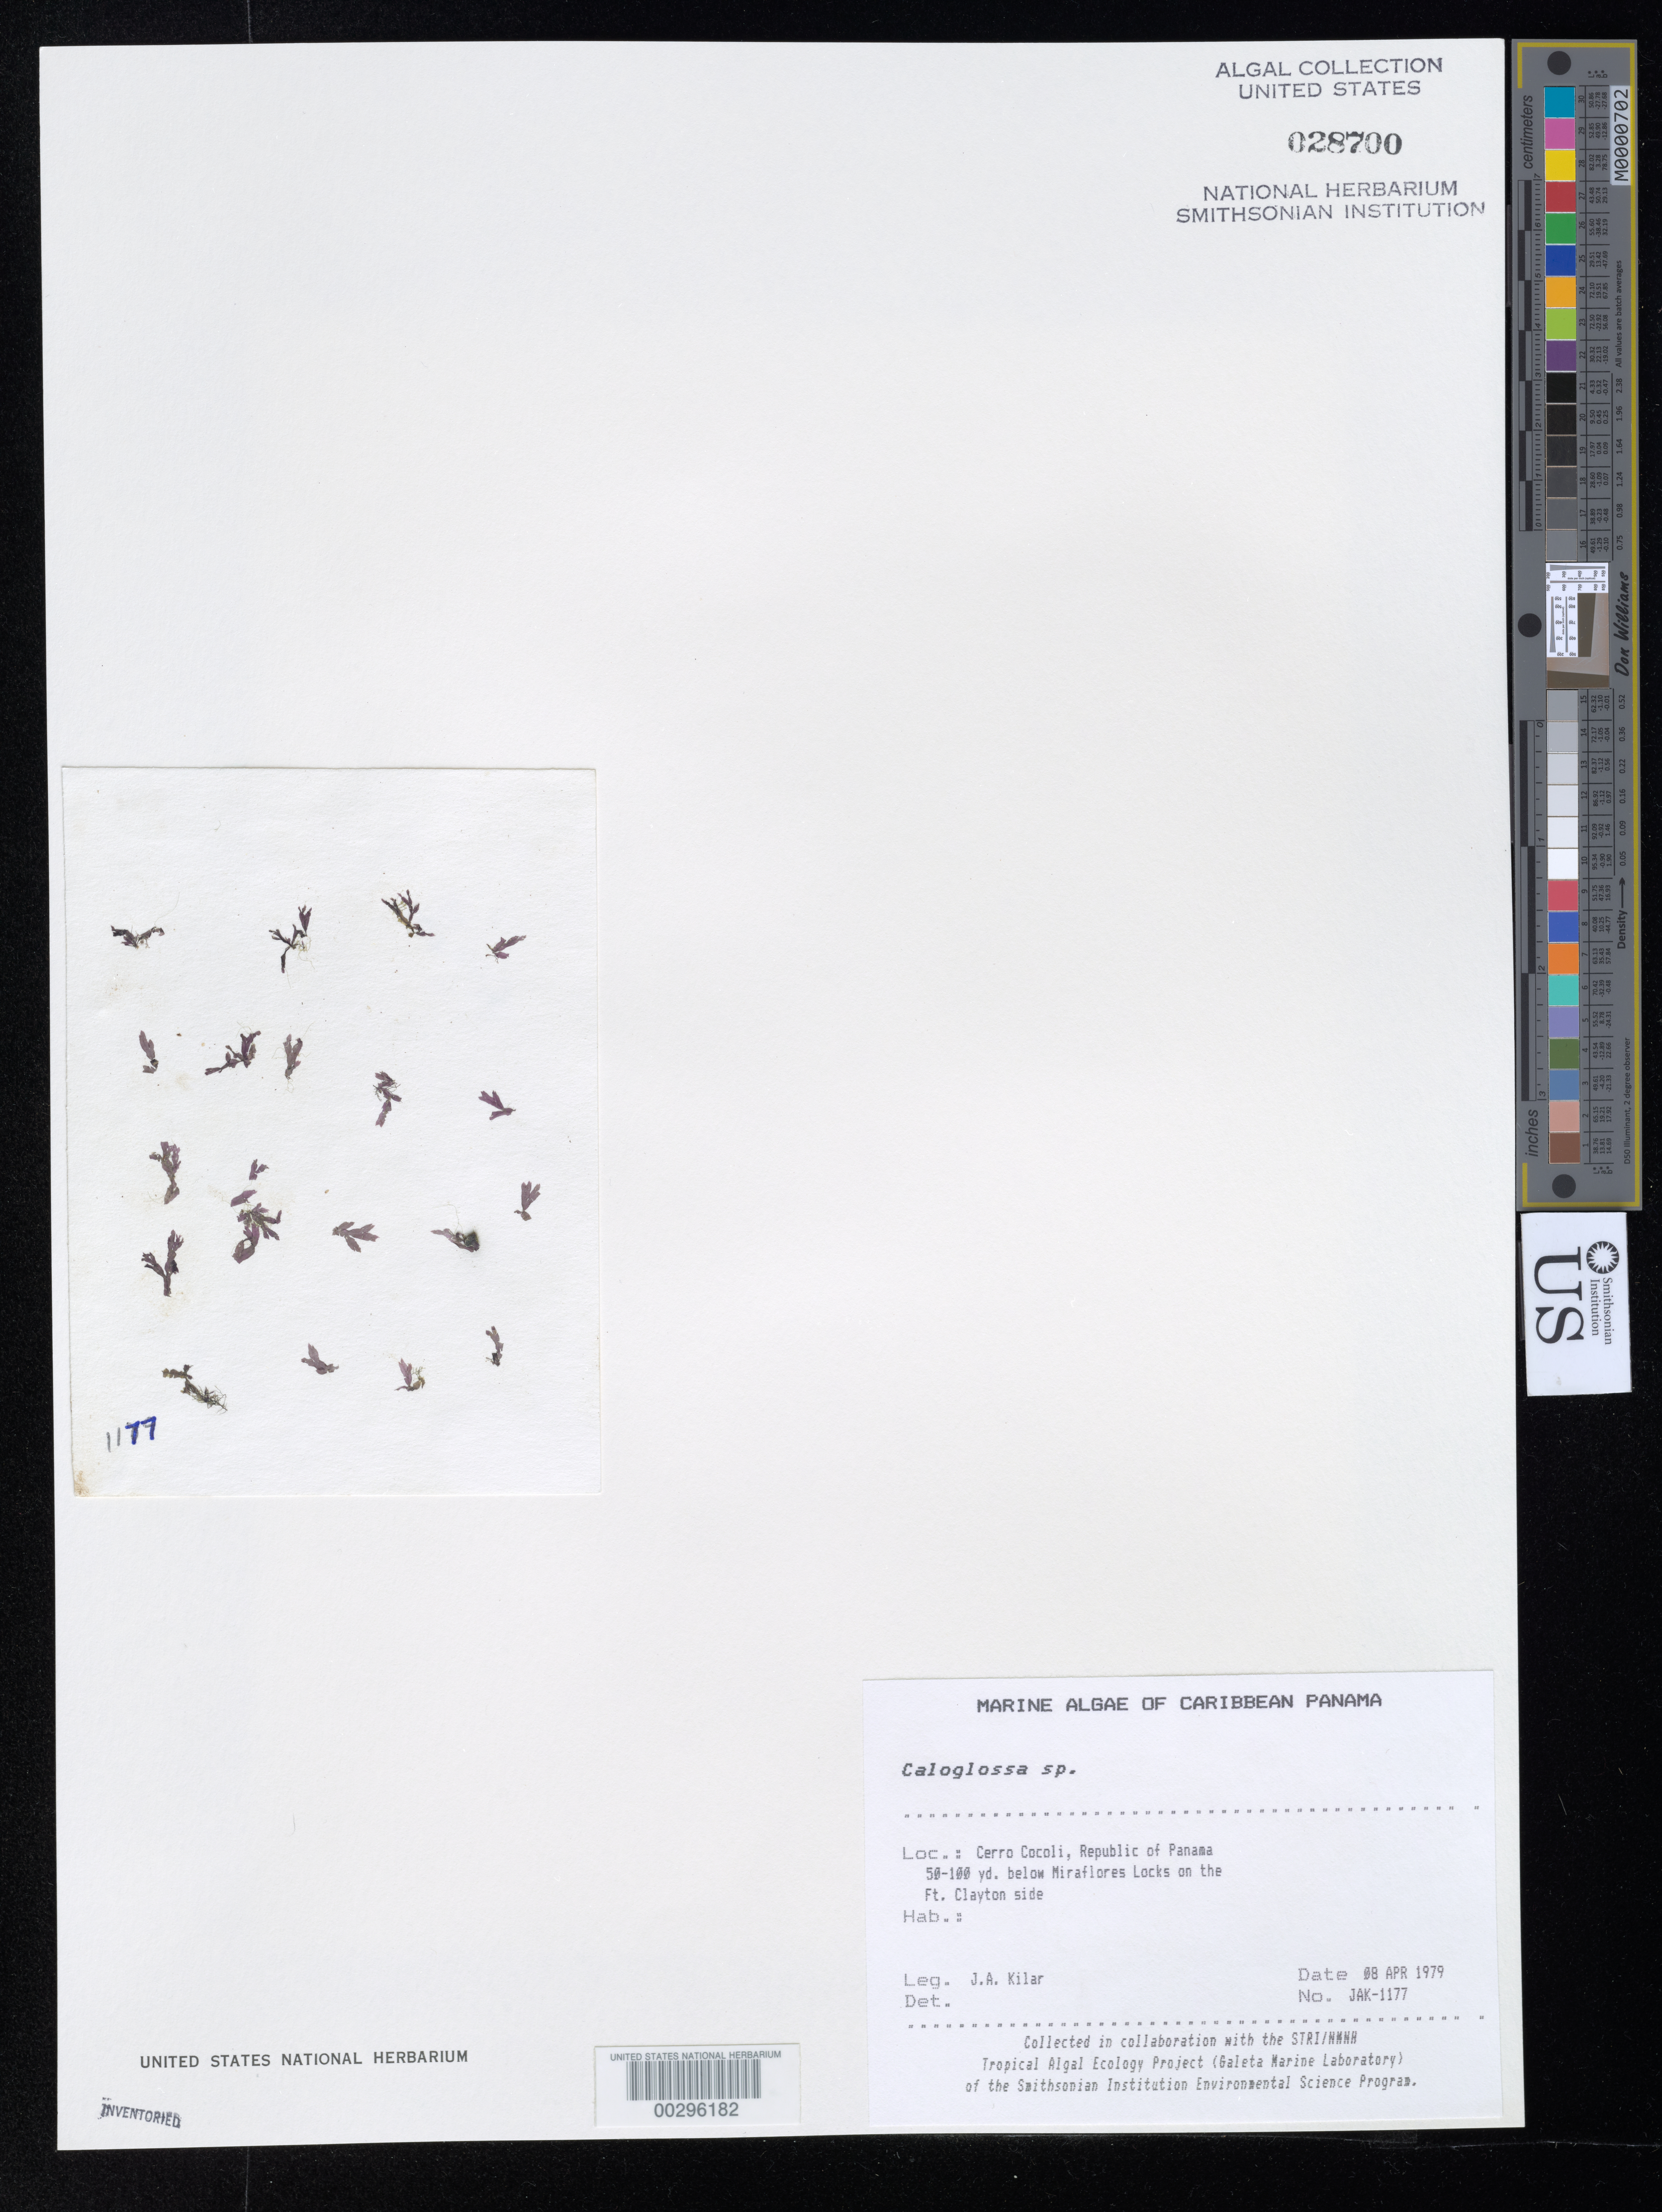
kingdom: Plantae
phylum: Rhodophyta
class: Florideophyceae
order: Ceramiales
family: Delesseriaceae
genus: Caloglossa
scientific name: Caloglossa sp.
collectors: J. A. Kilar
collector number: JAK-1177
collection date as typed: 08 Apr 1979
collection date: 1979-04-08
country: Panama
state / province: Panamá Oeste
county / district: Canal Zone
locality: Cerro Cocoli, just below Miraflores Locks, Panama Canal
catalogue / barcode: US 28700